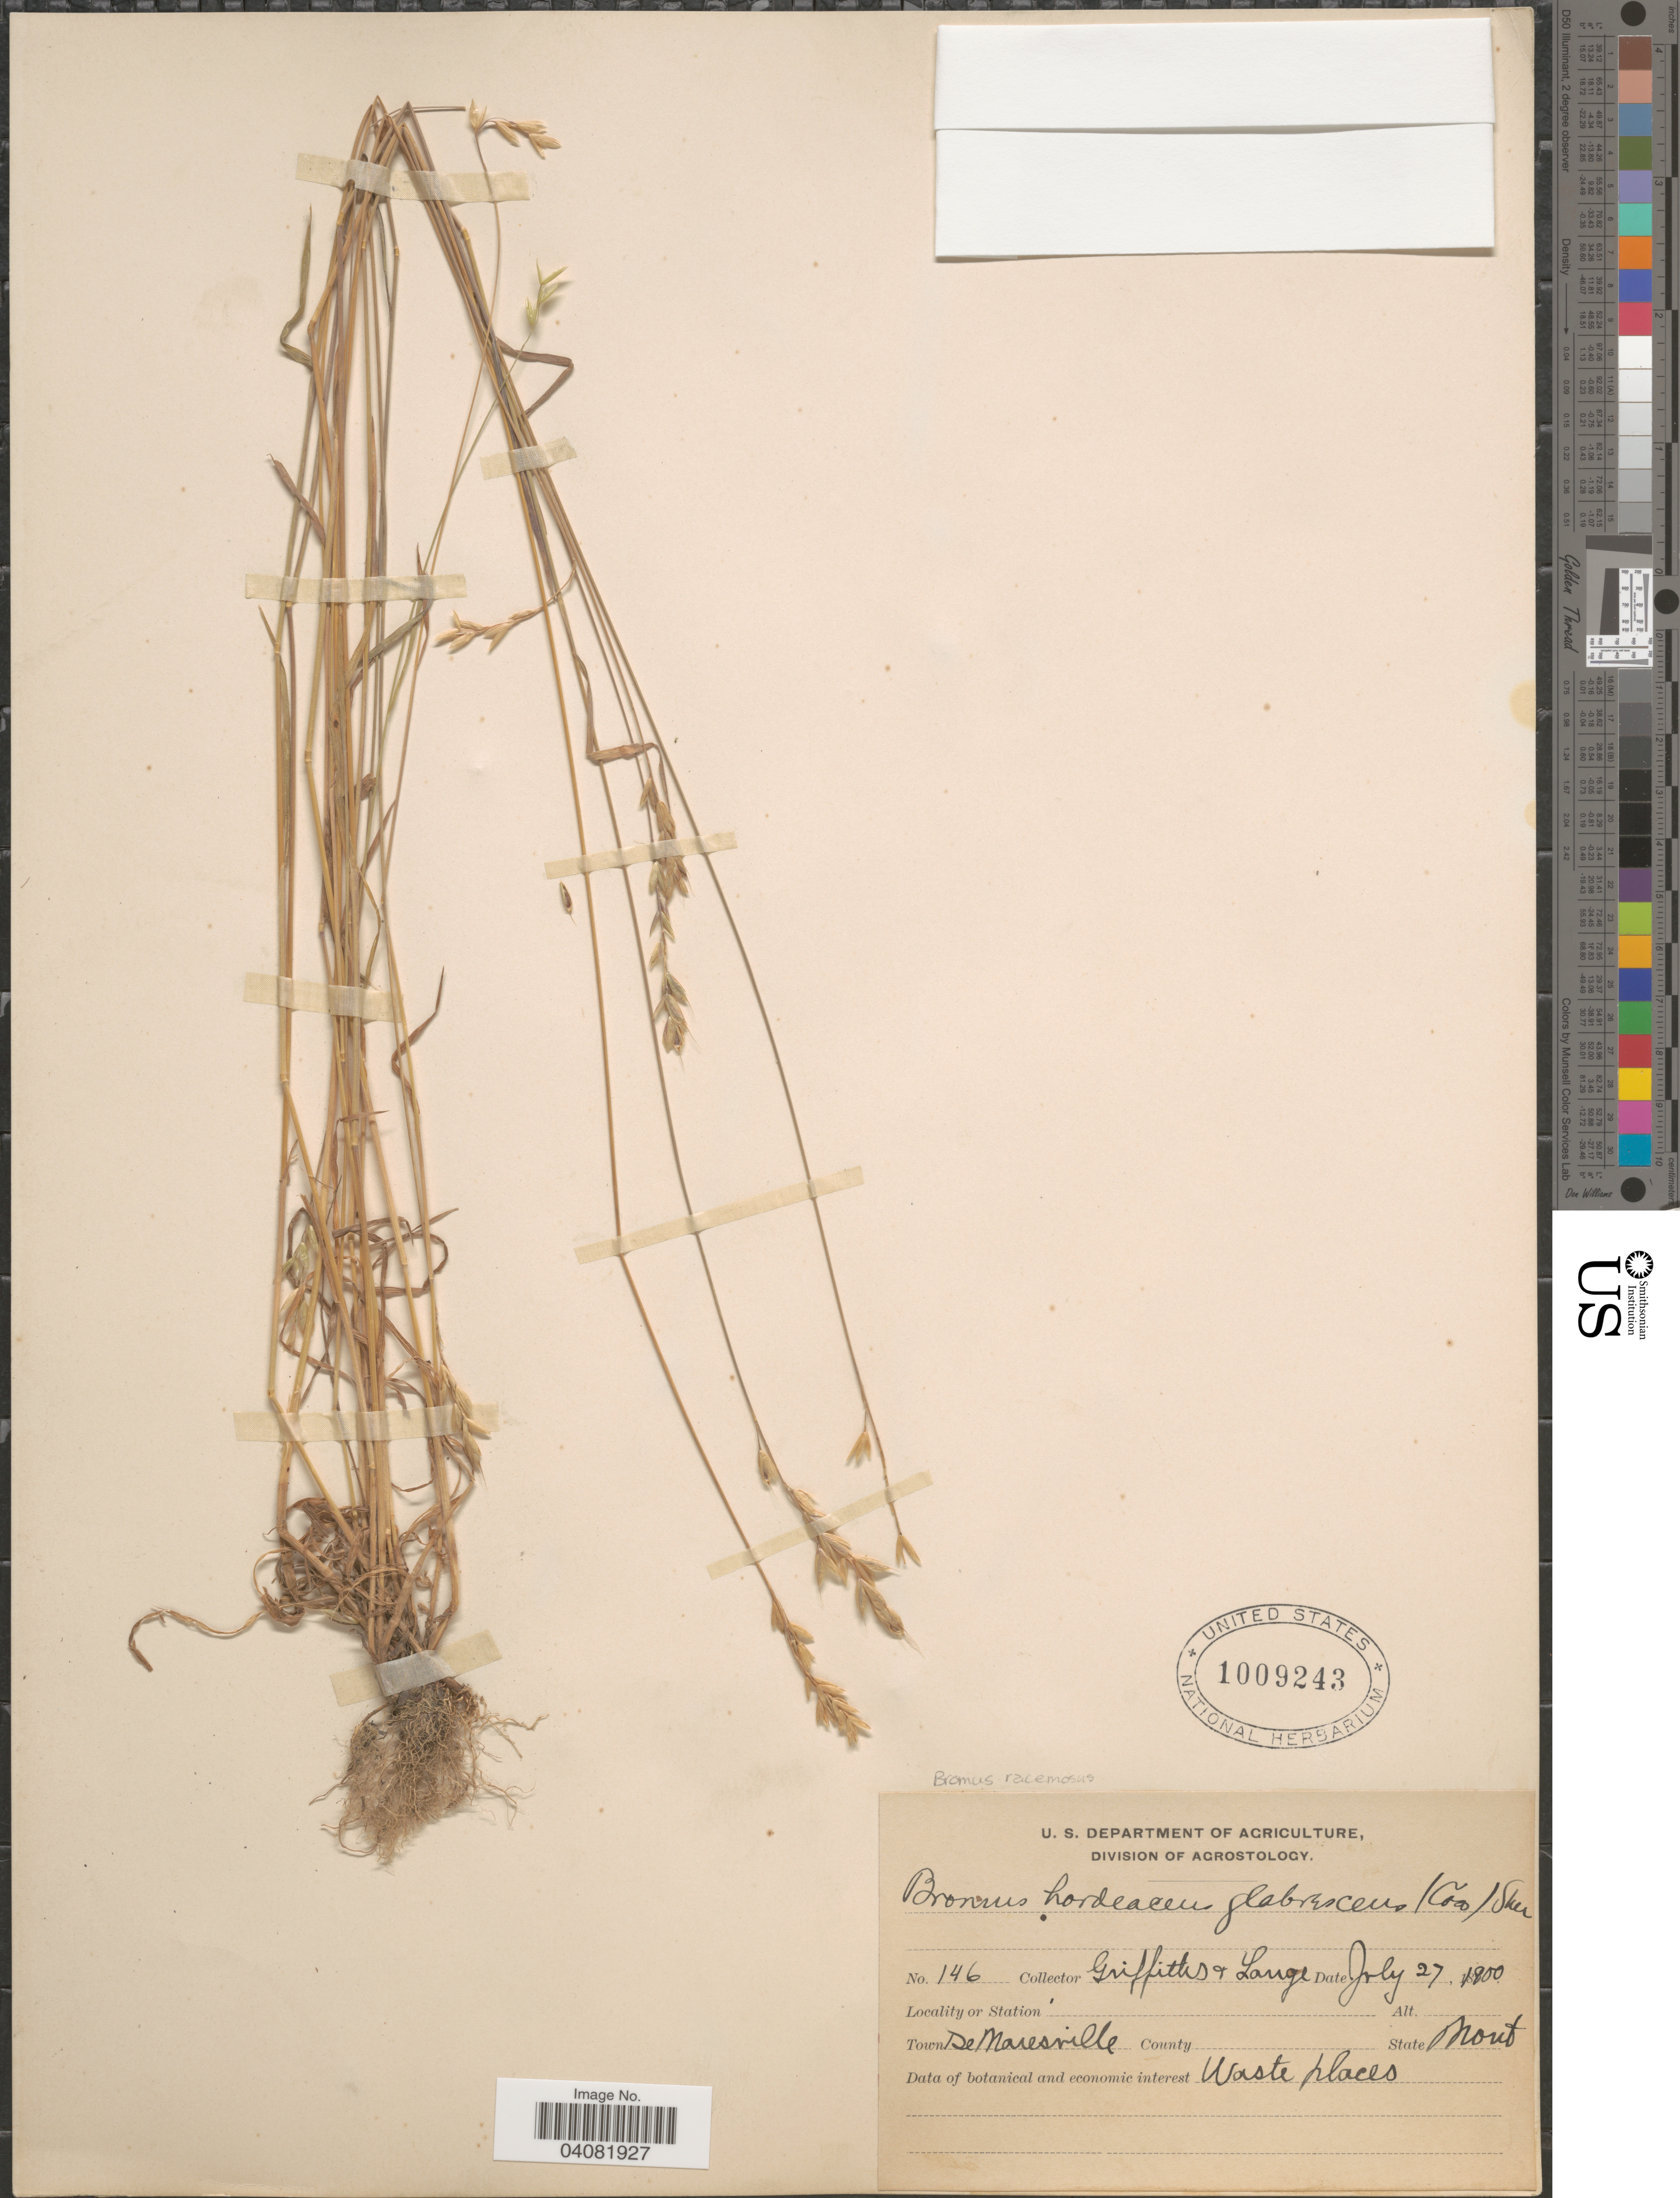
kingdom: Plantae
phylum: Tracheophyta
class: Liliopsida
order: Poales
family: Poaceae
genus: Bromus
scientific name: Bromus hordeaceus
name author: L.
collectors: -- Griffiths & -- Lange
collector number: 146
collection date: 1800-07-27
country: United States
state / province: Montana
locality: Town Demaresville.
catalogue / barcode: US 1009243